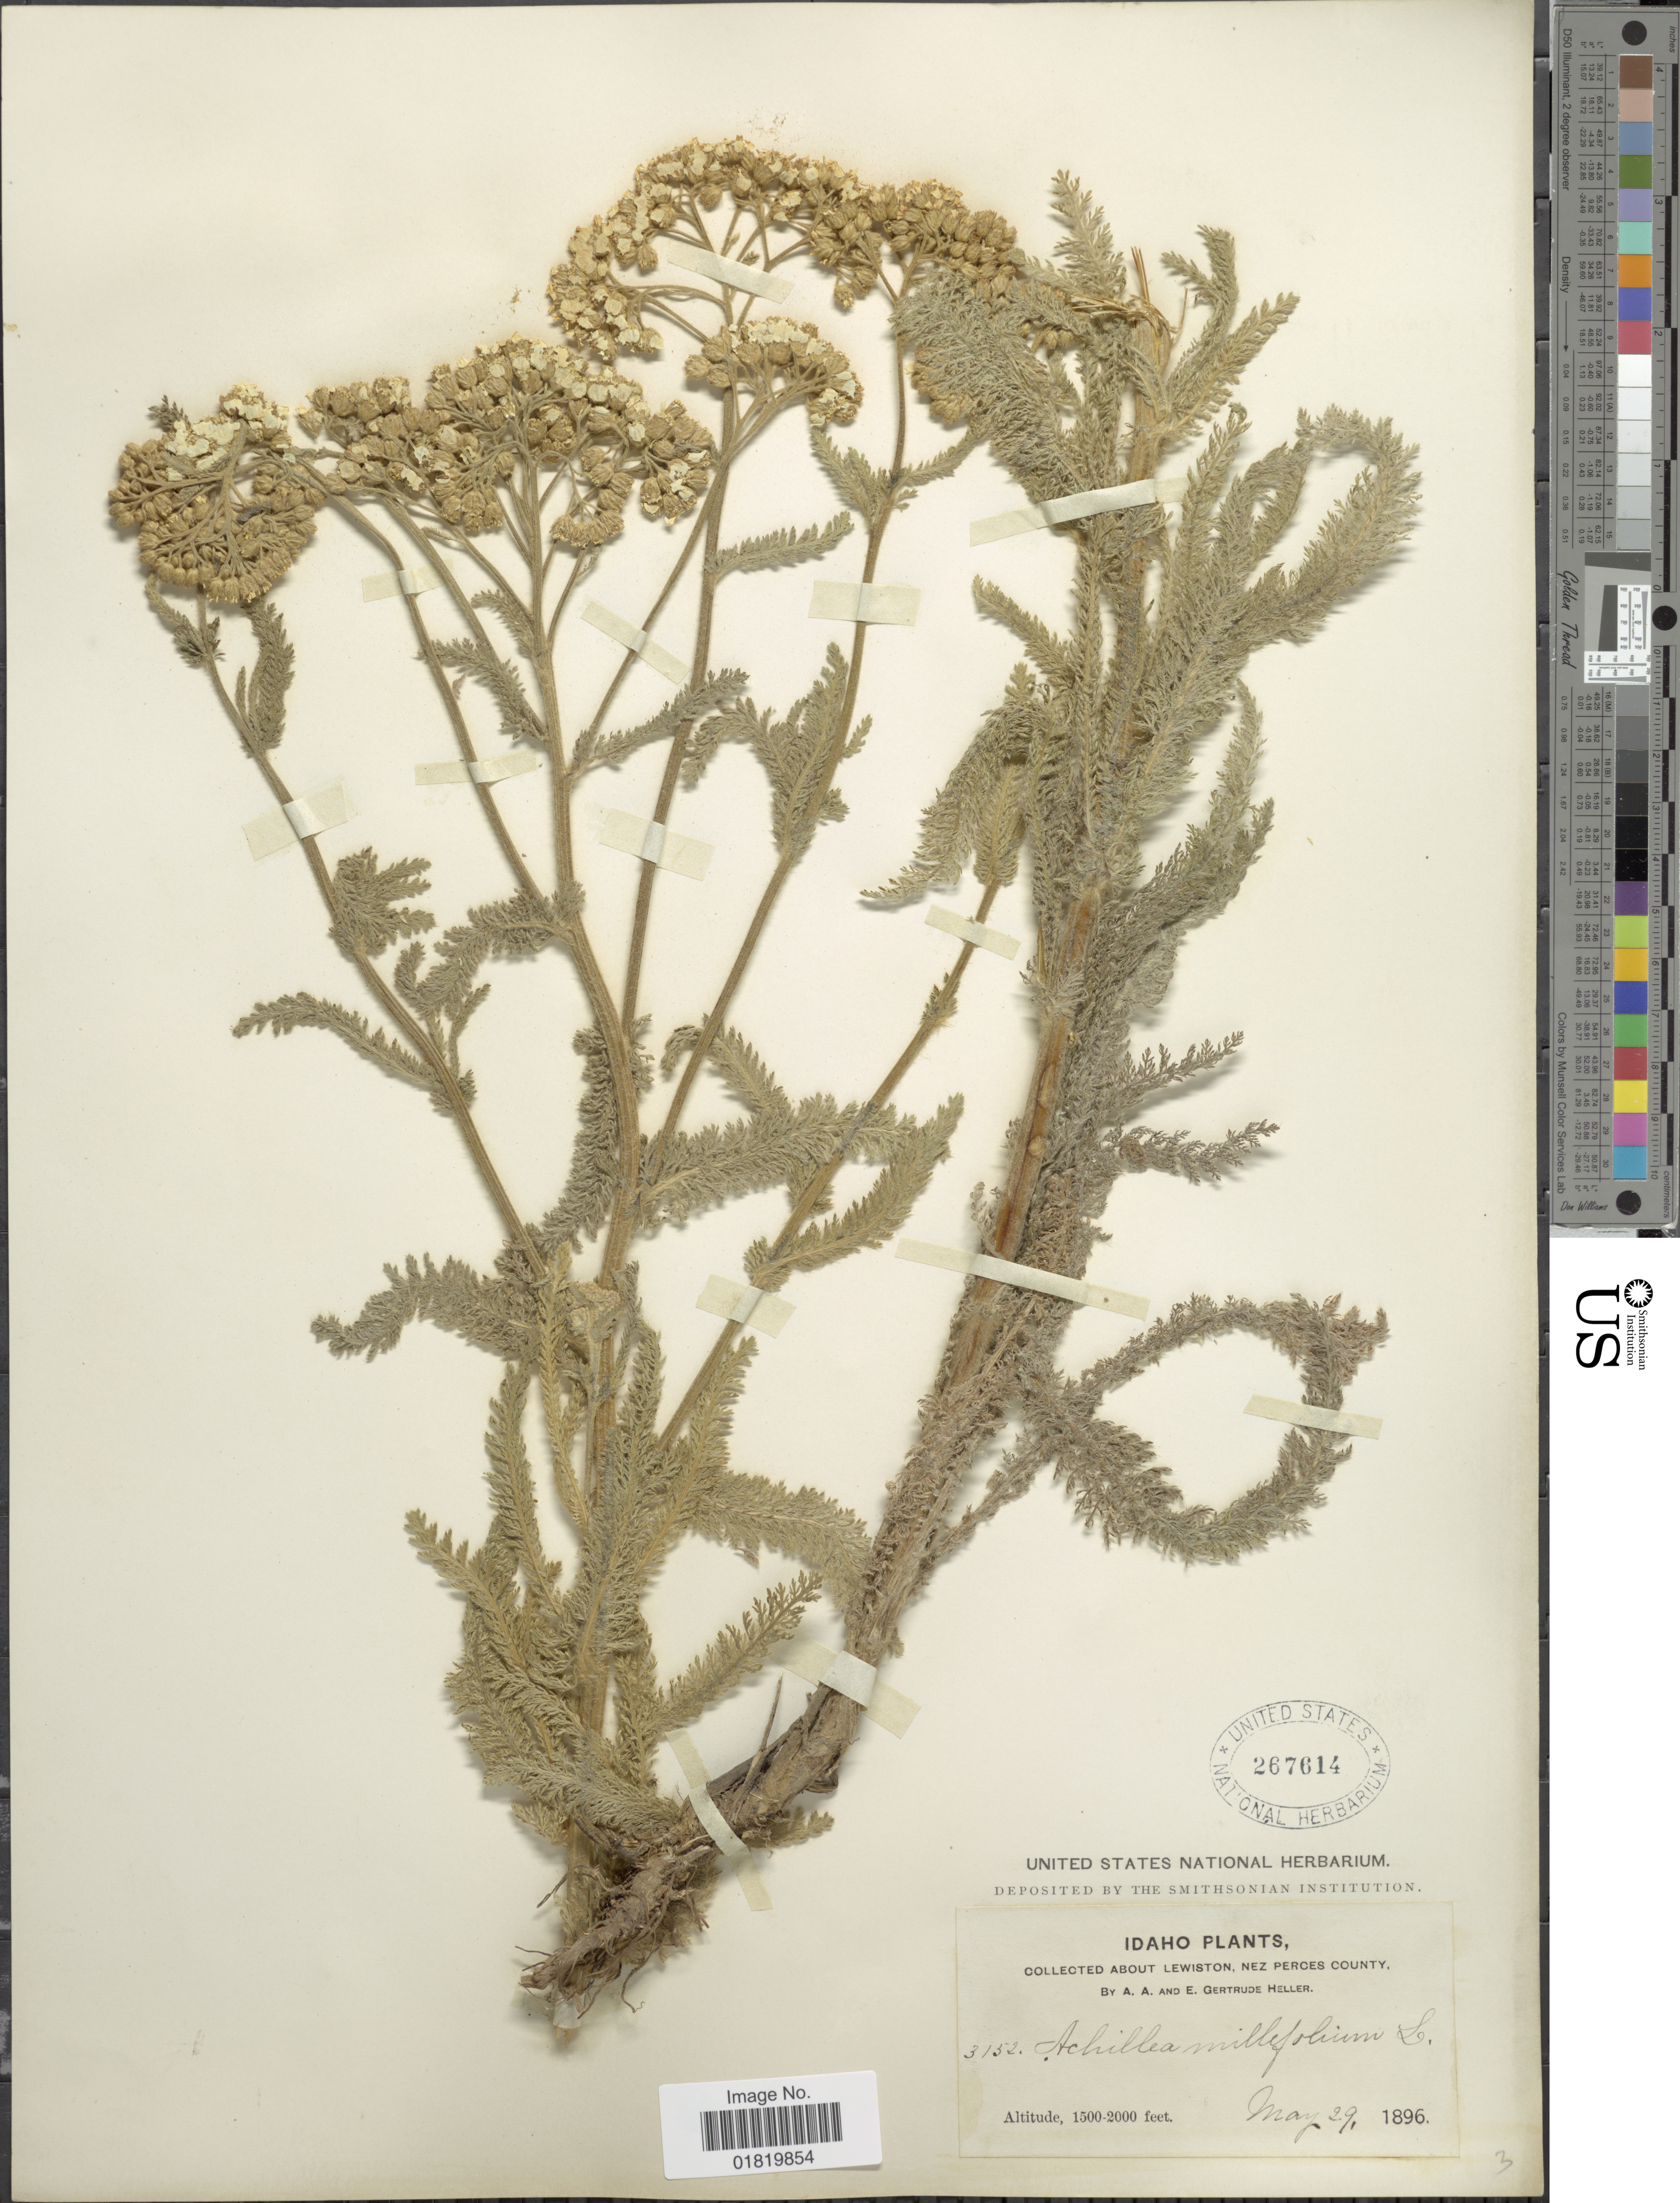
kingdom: Plantae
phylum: Tracheophyta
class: Magnoliopsida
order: Asterales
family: Asteraceae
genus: Achillea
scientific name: Achillea californica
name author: Pollard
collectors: A. A. Heller & E. G. Heller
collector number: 3152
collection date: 1896-05-29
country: United States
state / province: Idaho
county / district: Nez Perce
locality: About Lewiston.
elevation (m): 457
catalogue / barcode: US 267614